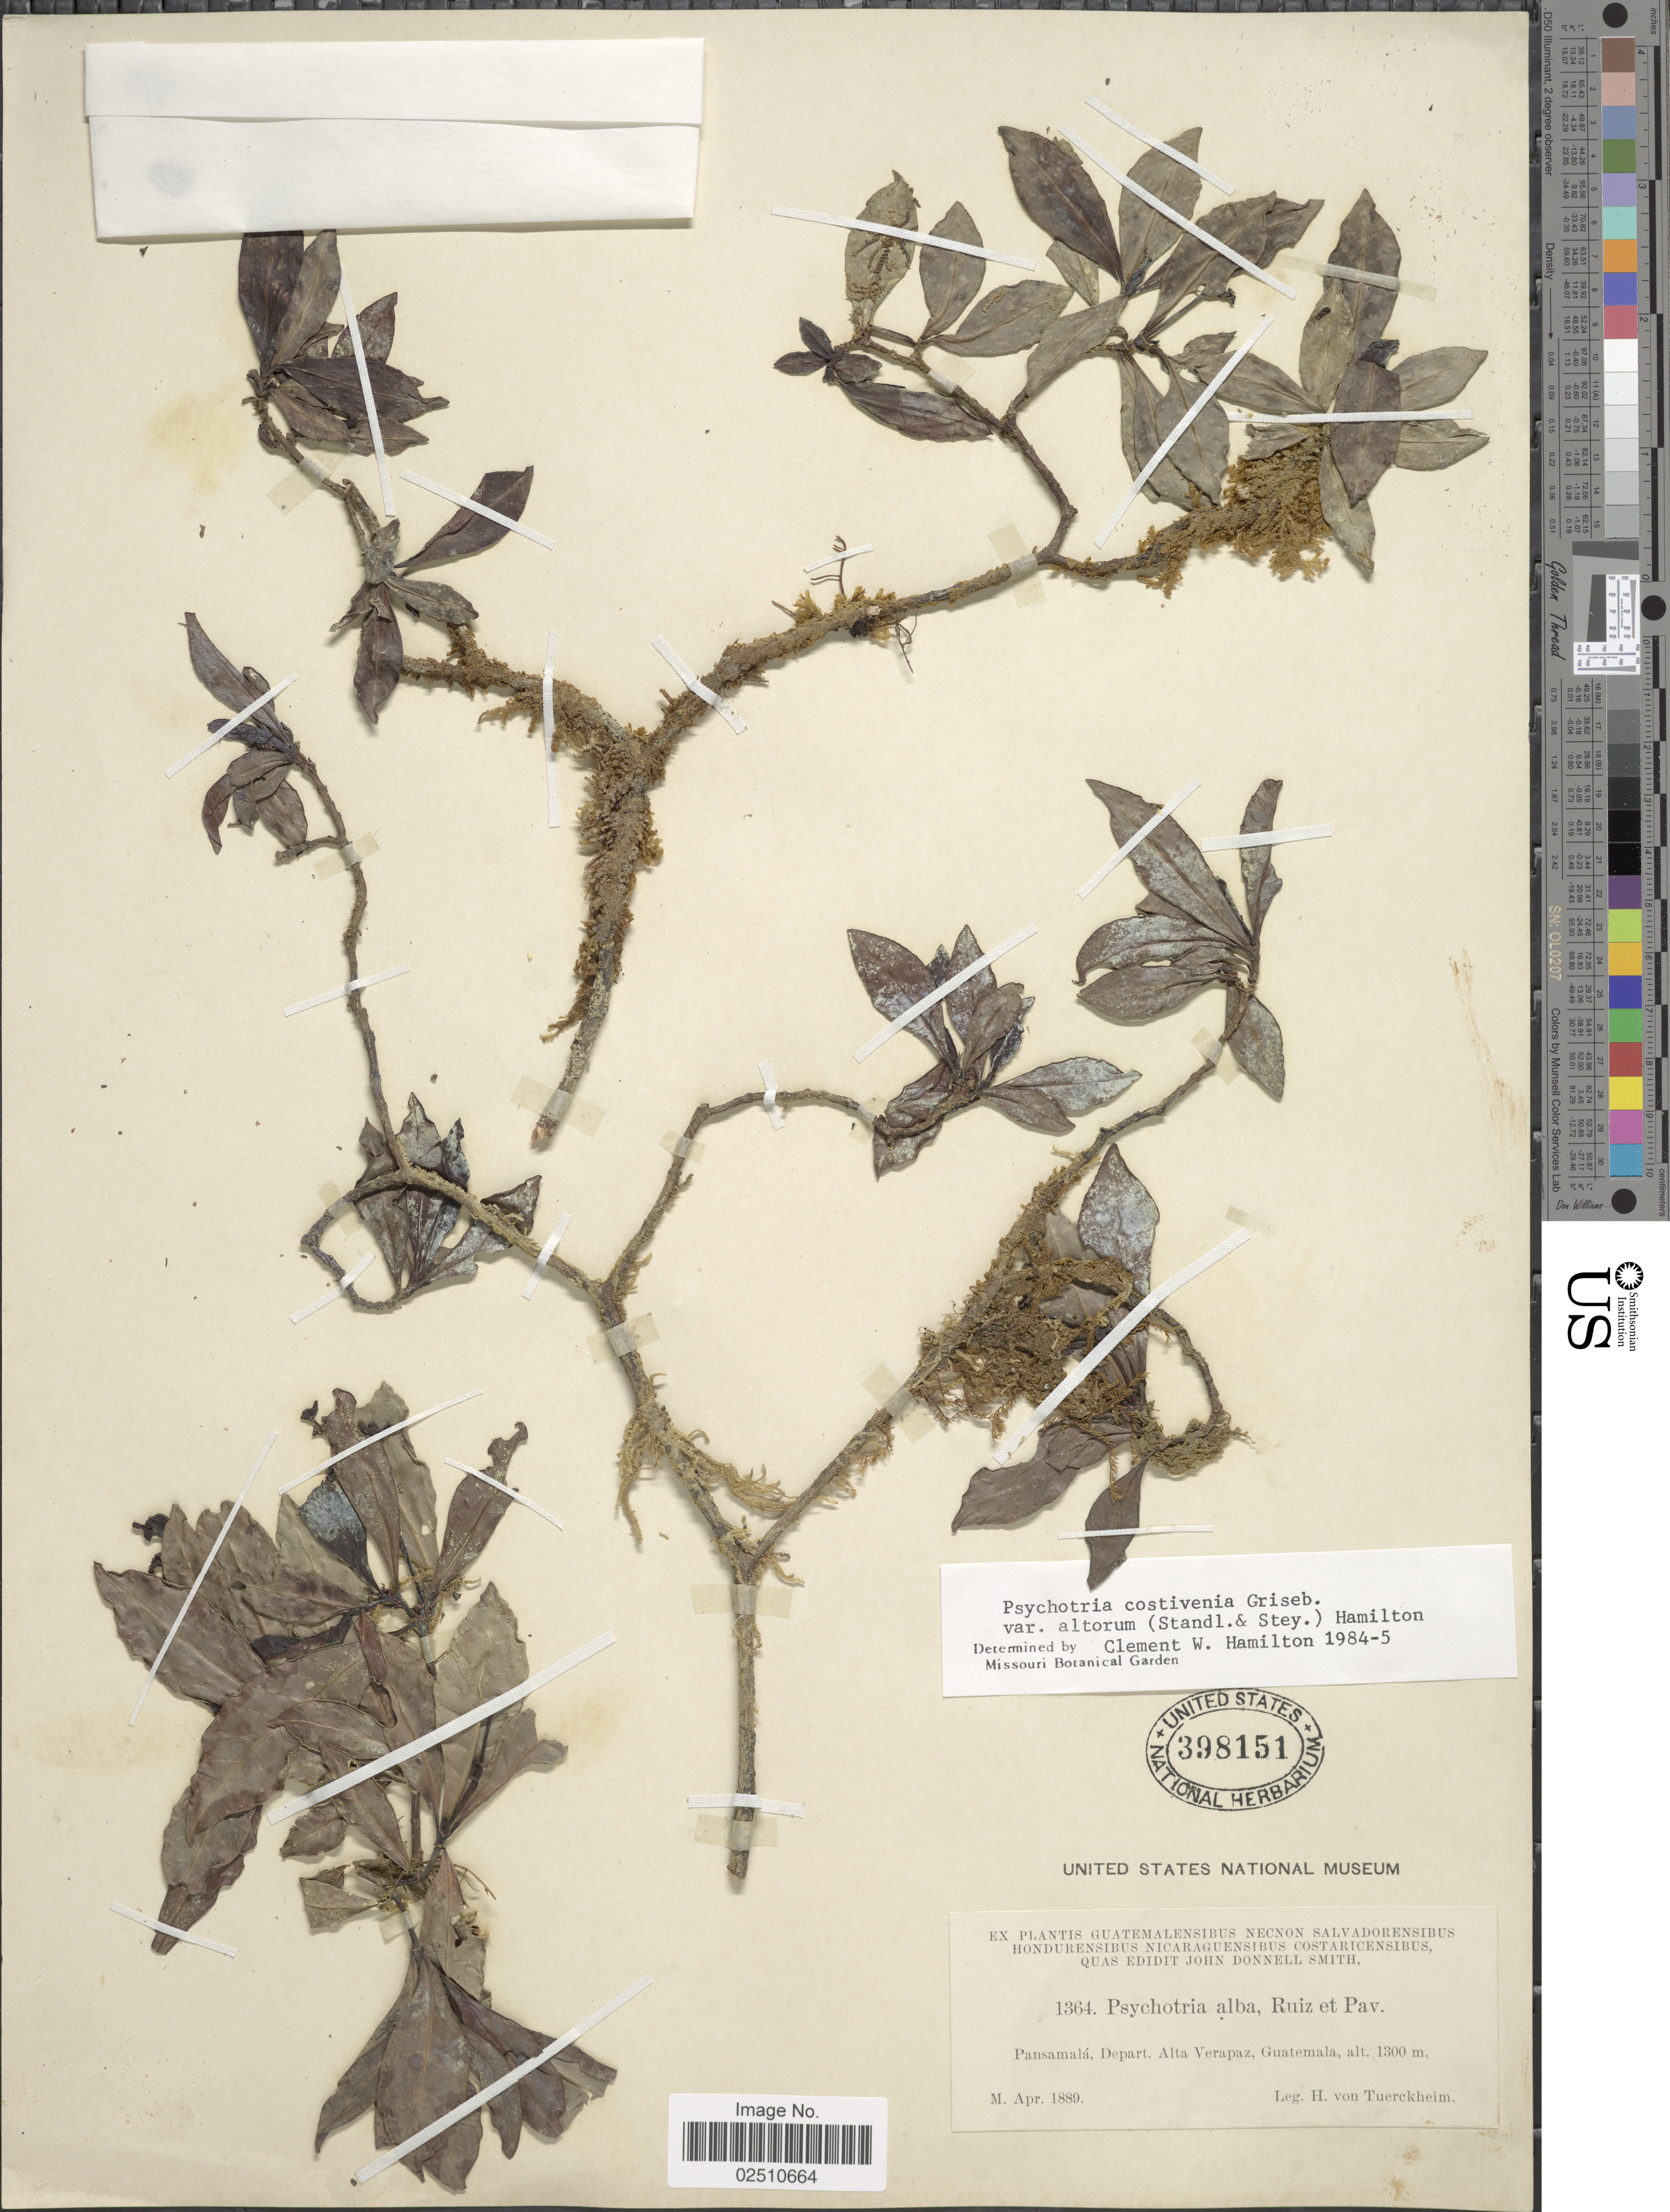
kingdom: Plantae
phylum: Tracheophyta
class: Magnoliopsida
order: Gentianales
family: Rubiaceae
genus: Psychotria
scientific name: Psychotria costivenia var. altorum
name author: (Standl. & Steyerm.) C.W. Ham.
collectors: H. von Türckheim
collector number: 1364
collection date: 1889-04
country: Guatemala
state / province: Alta Verapaz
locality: Pansamala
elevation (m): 1300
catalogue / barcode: US 398151